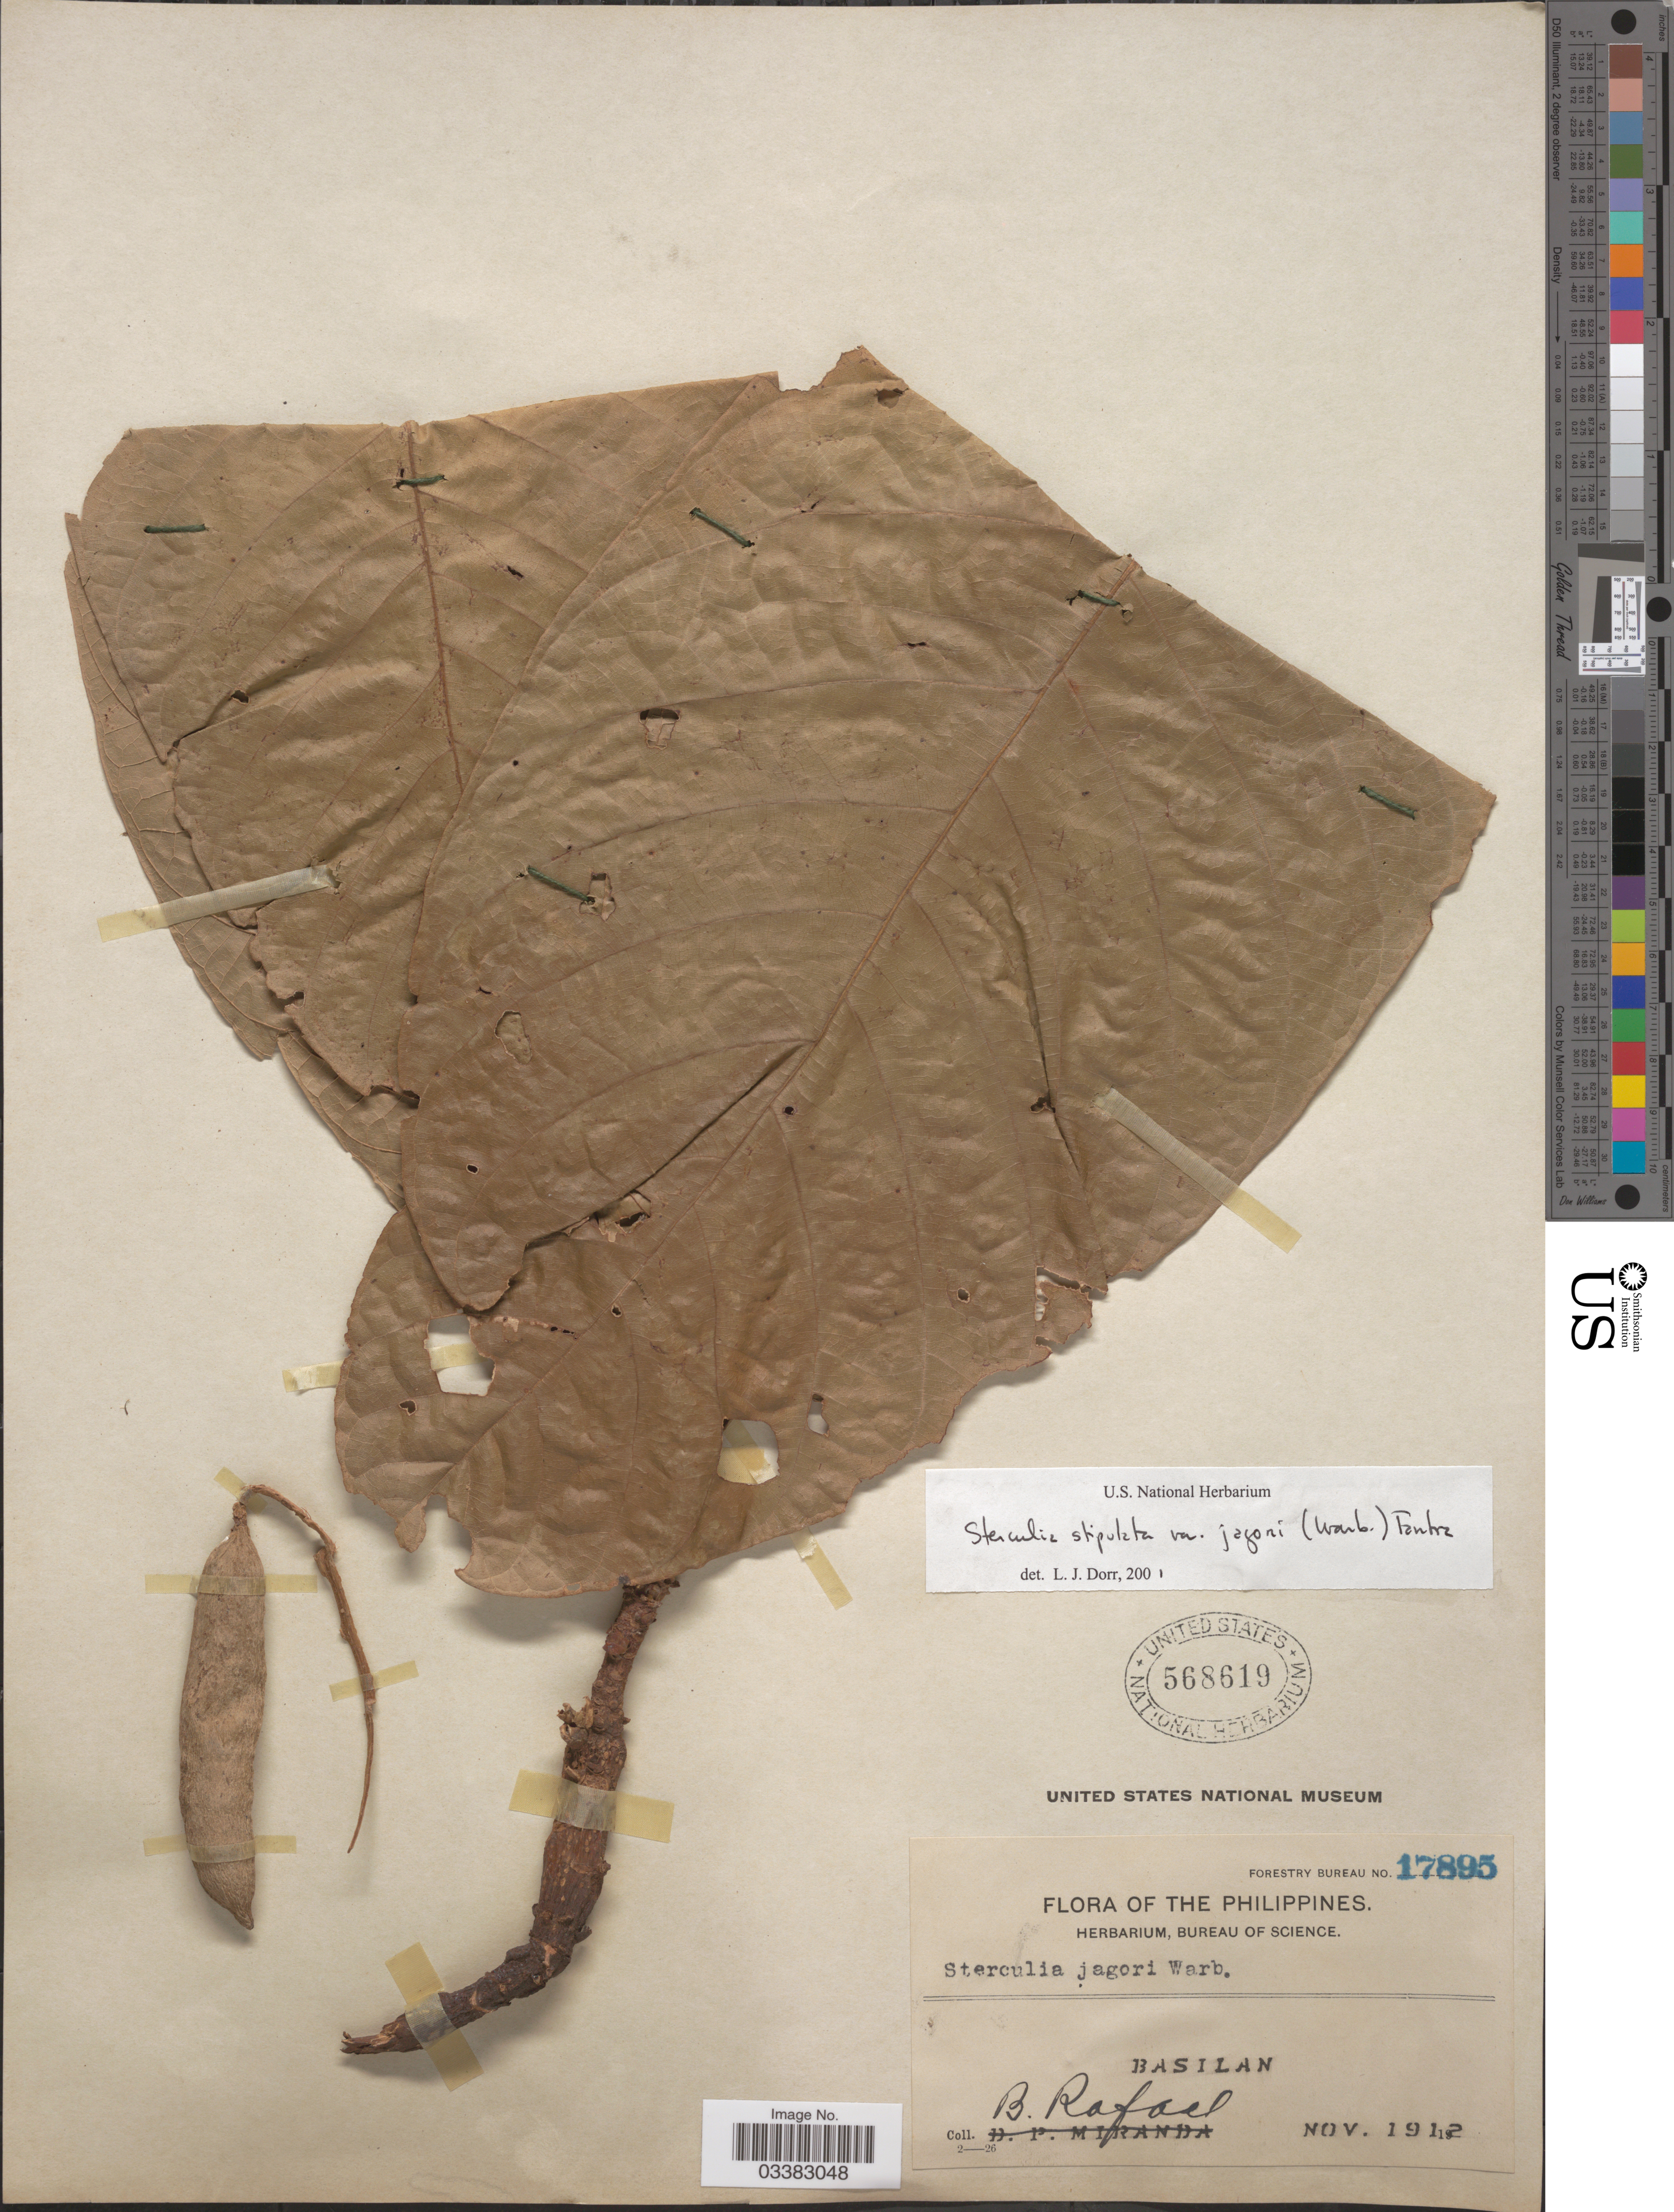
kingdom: Plantae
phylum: Tracheophyta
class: Magnoliopsida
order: Malvales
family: Malvaceae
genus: Sterculia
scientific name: Sterculia stipulata var. jagori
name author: (Warb.) Tantra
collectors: B. Rafael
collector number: Forestry Bureau 17895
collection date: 1912-11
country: Philippines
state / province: Muslim Mindanao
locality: Basilan.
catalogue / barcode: US 568619